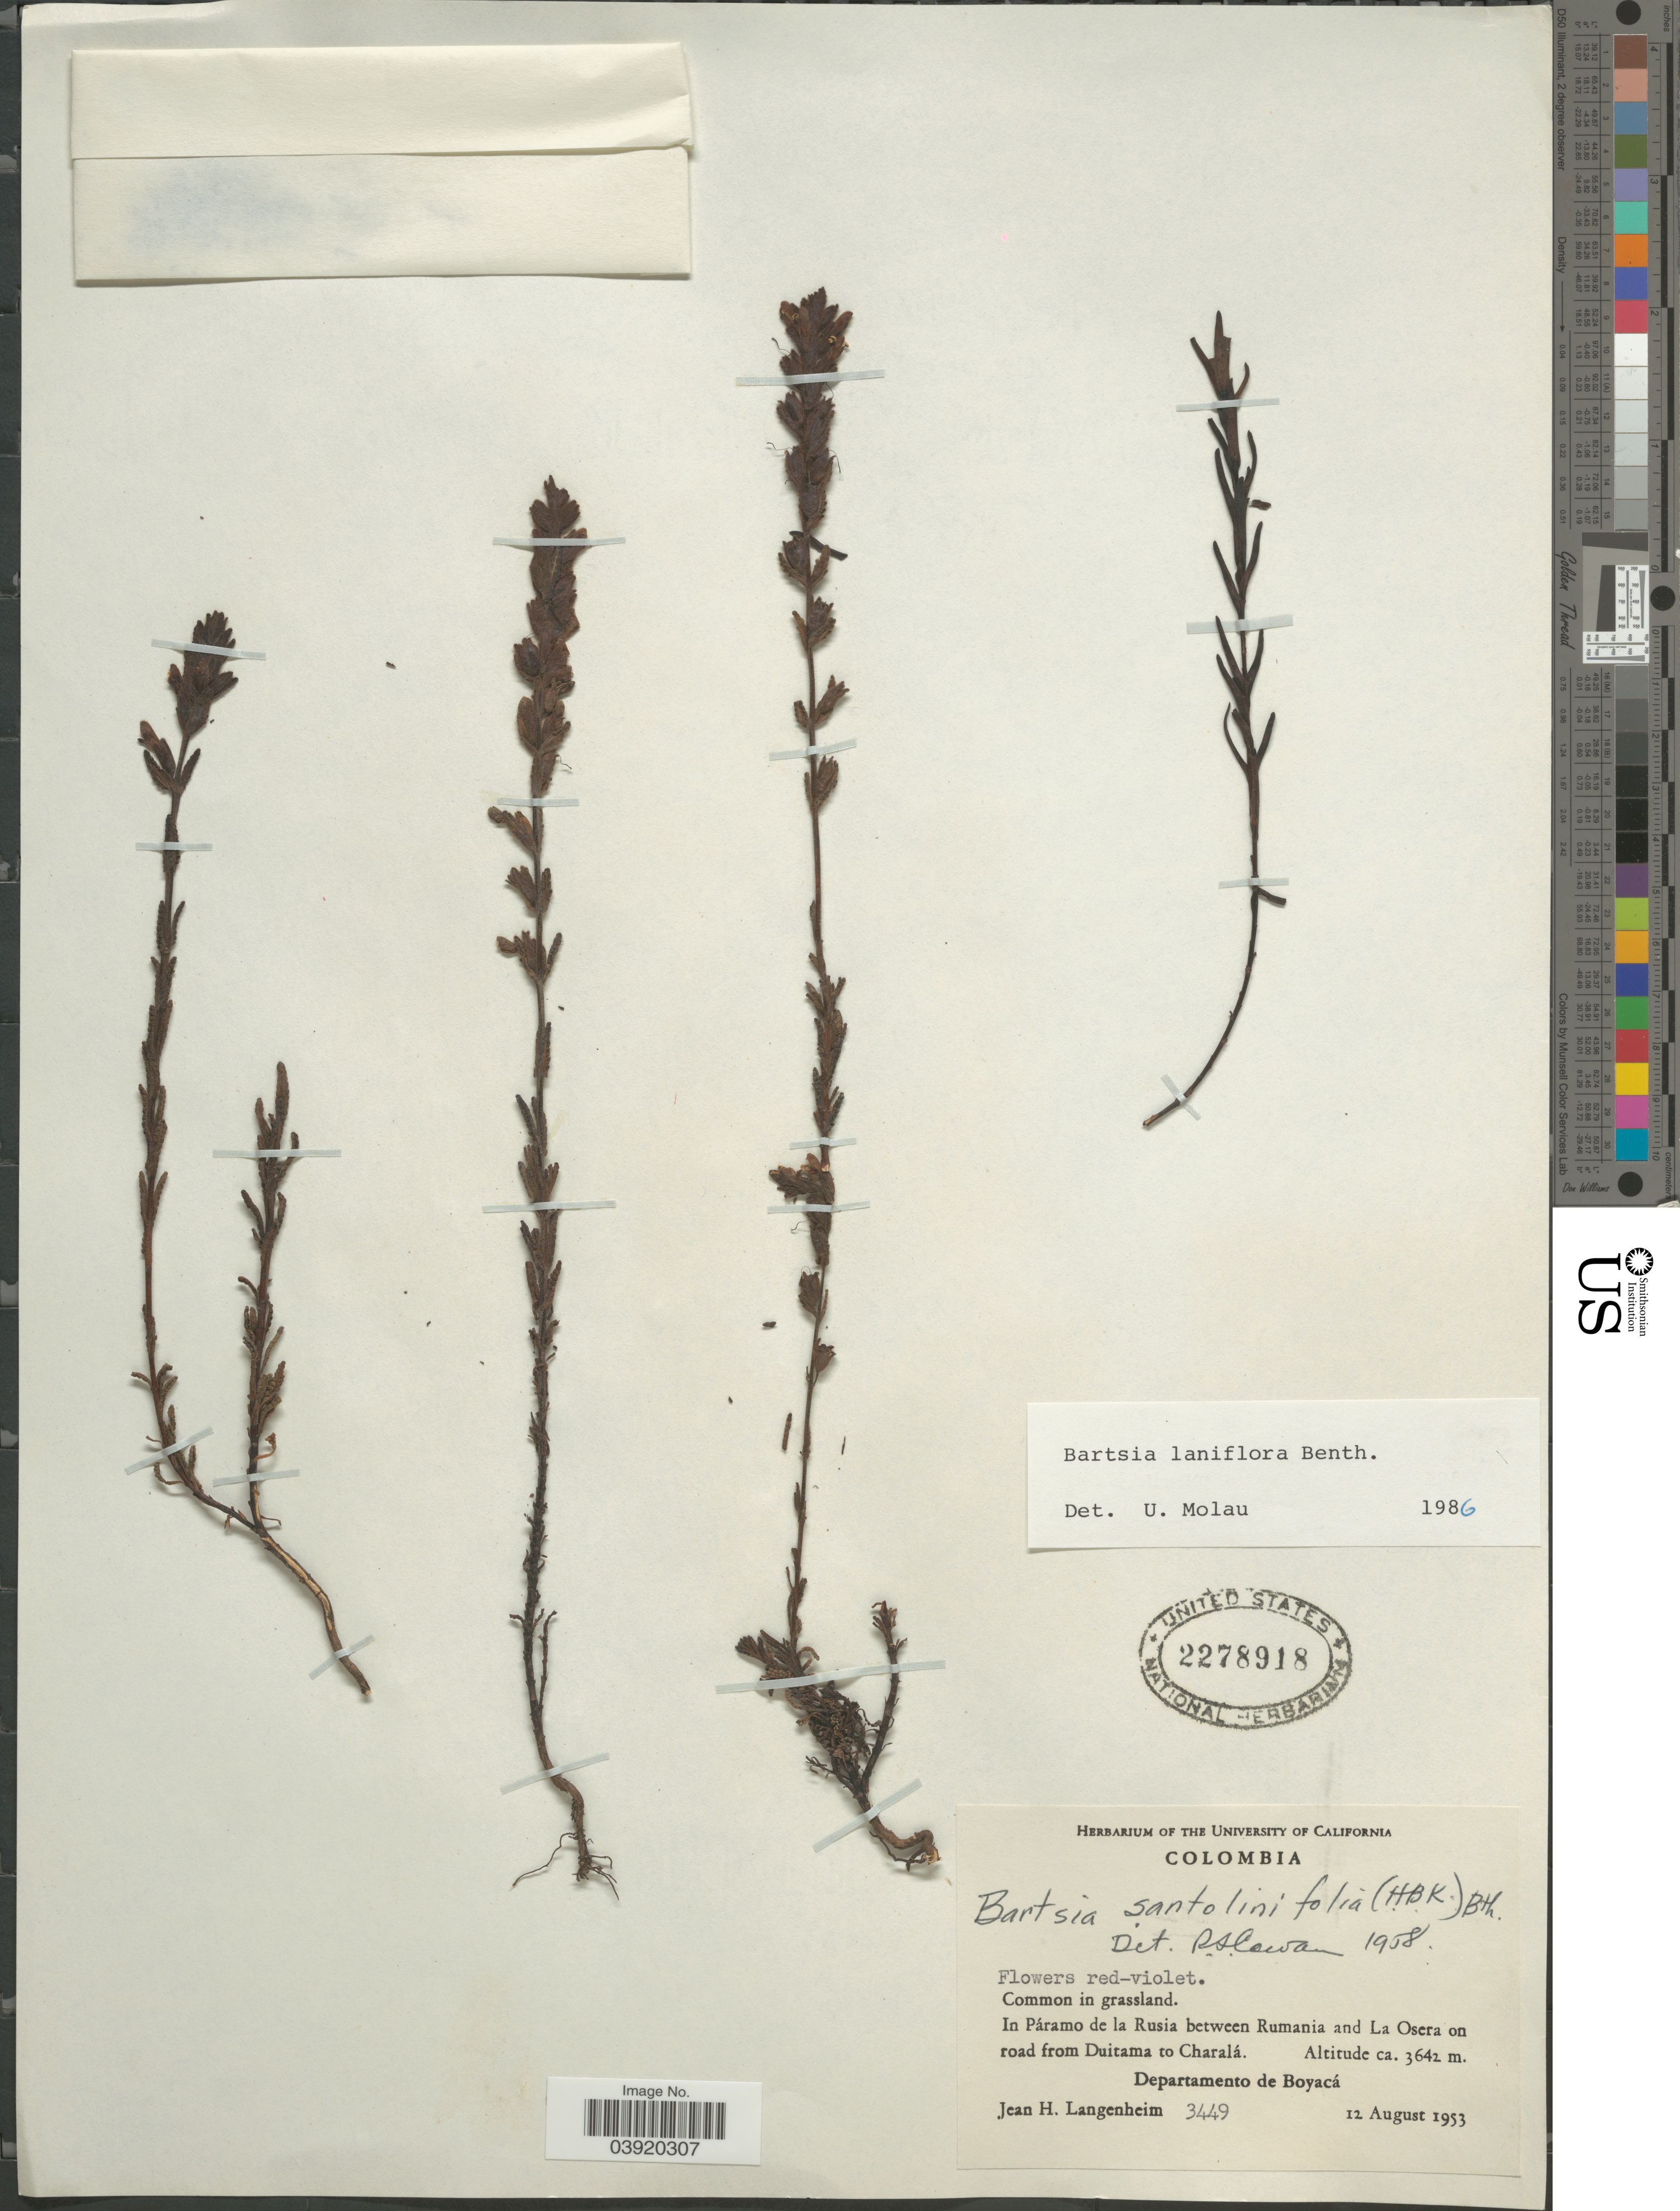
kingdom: Plantae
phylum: Tracheophyta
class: Magnoliopsida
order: Lamiales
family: Orobanchaceae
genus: Bartsia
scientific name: Bartsia laniflora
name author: Benth.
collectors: J. H. Langenheim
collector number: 3449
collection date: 1953-08-12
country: Colombia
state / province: Boyacá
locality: In Páramo de la Rusia between Rumania and La Osera on road from Duitama to Charalá. Departamento de Boyacá.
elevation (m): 3642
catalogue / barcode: US 2278918